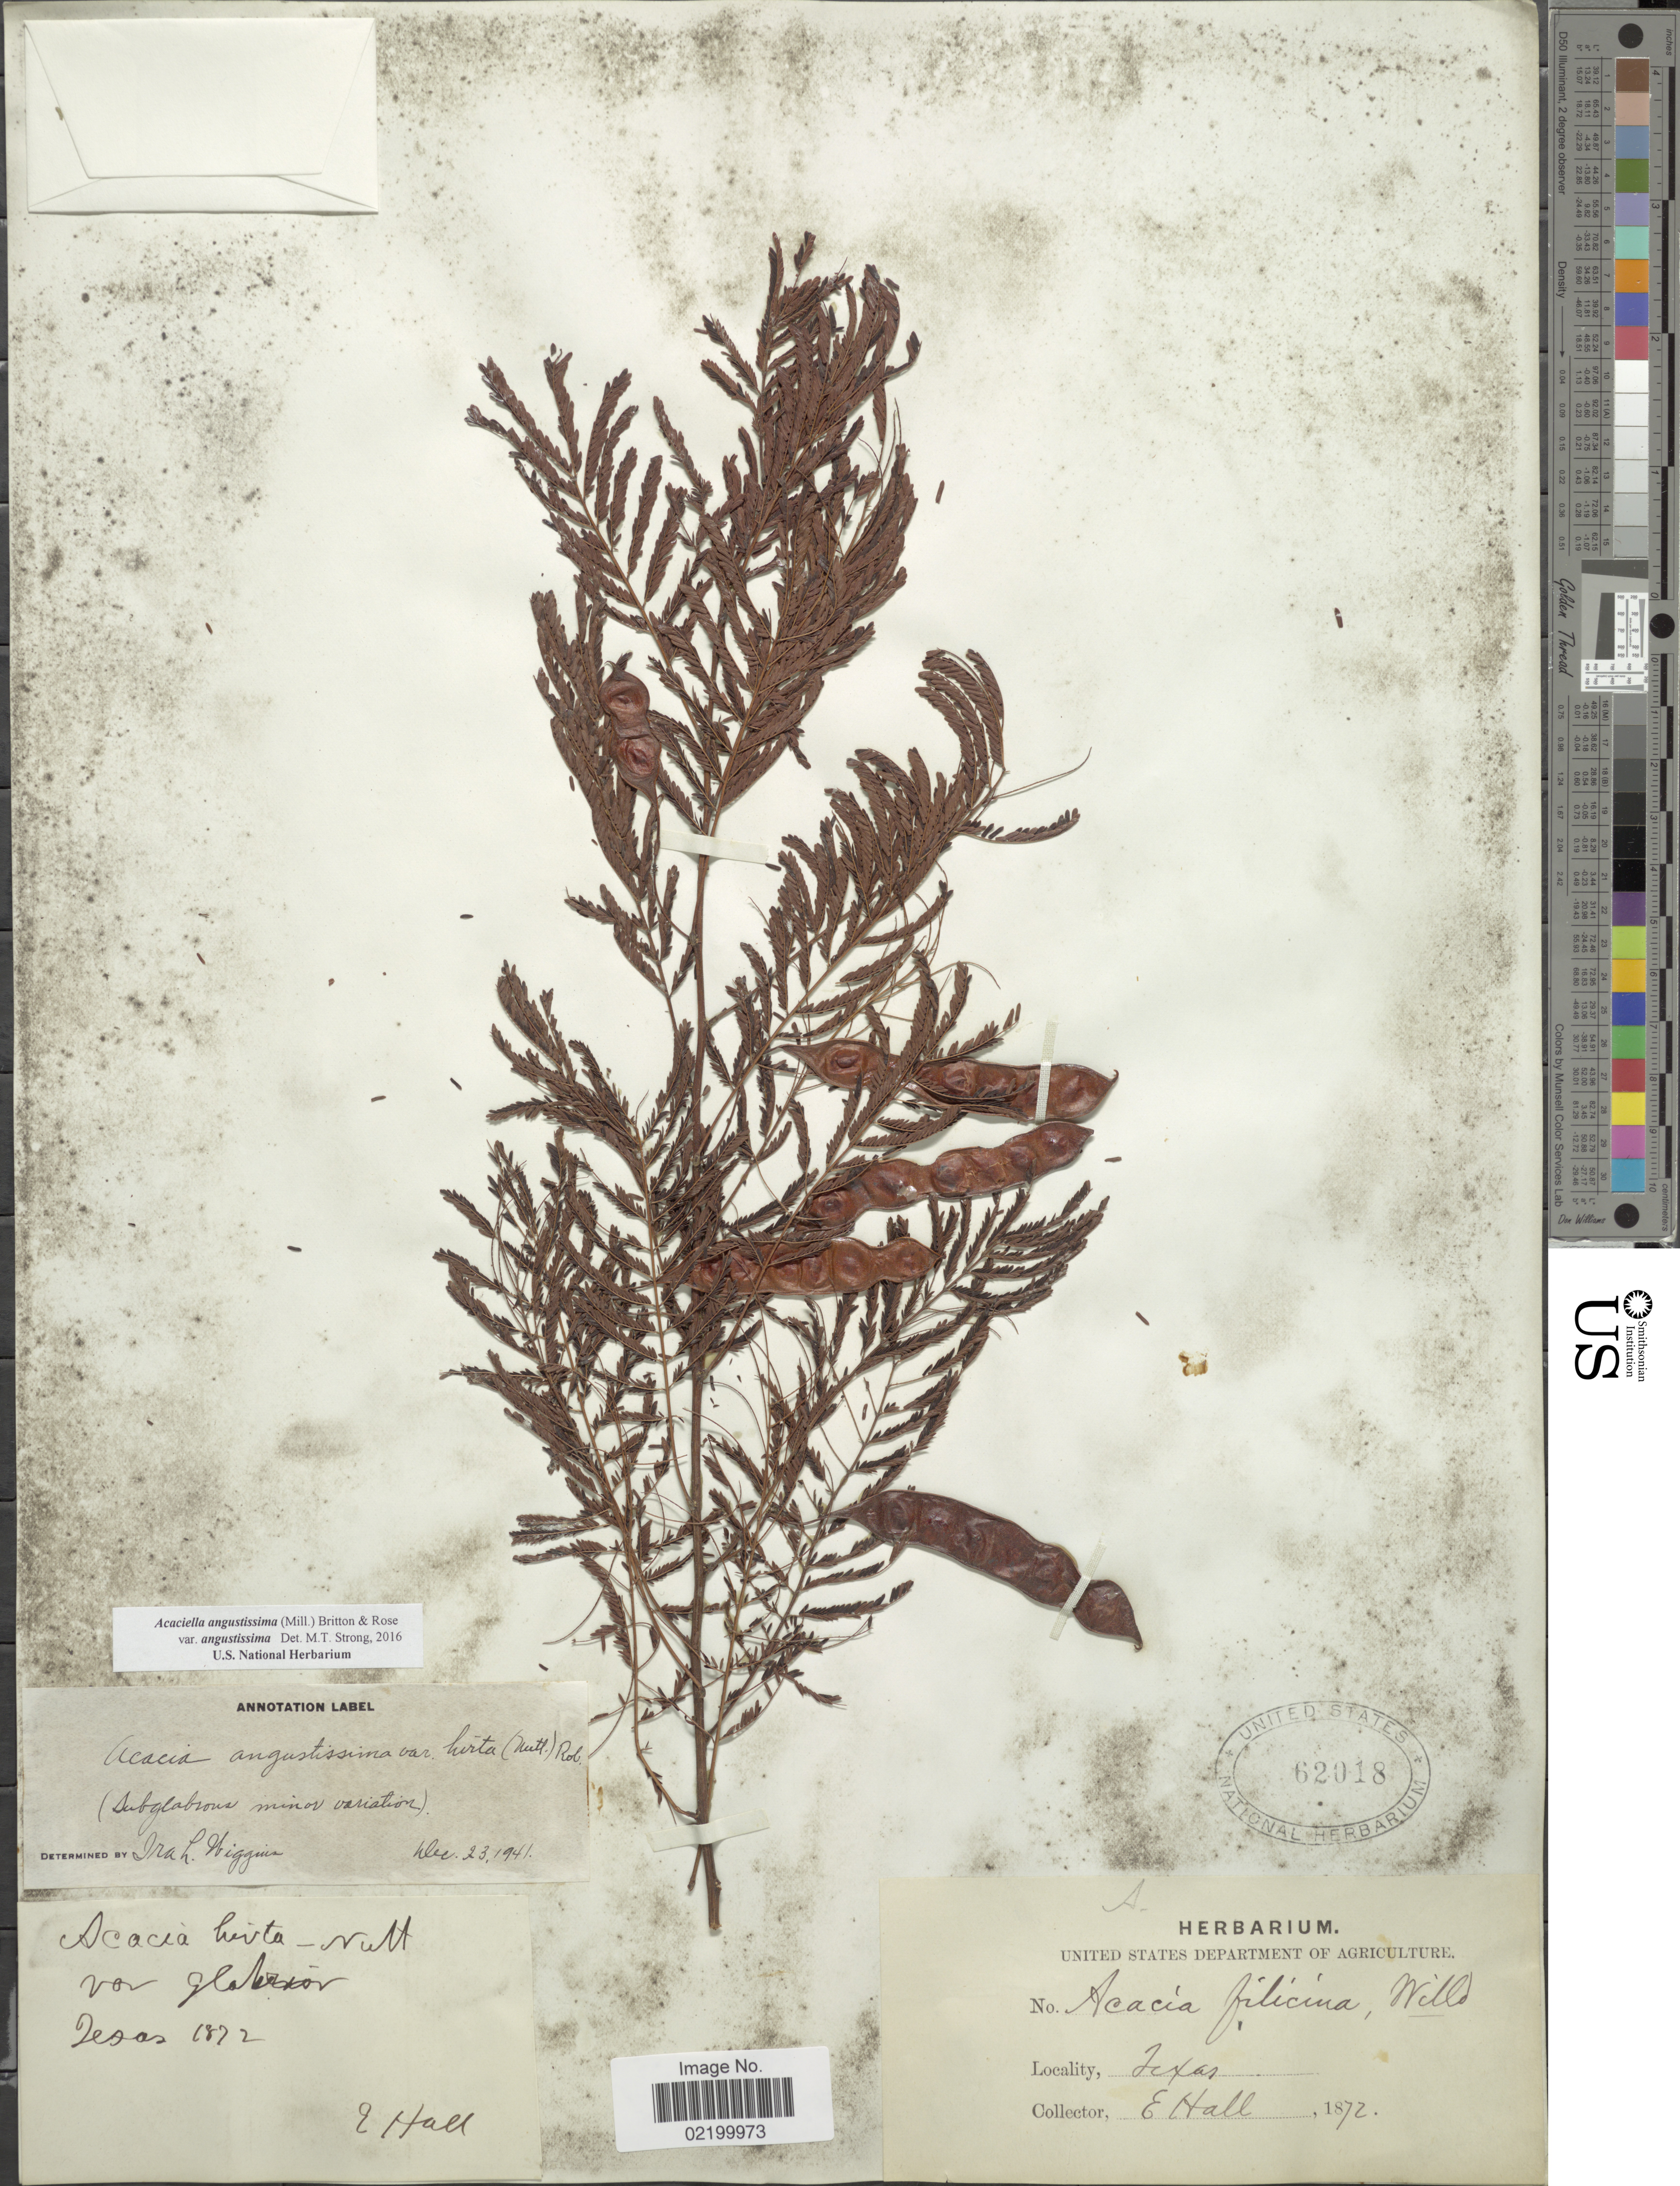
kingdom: Plantae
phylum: Tracheophyta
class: Magnoliopsida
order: Fabales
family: Fabaceae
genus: Acaciella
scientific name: Acaciella angustissima var. angustissima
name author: (Mill.) Britton & Rose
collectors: E. Hall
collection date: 1872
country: United States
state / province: Texas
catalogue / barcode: US 62018